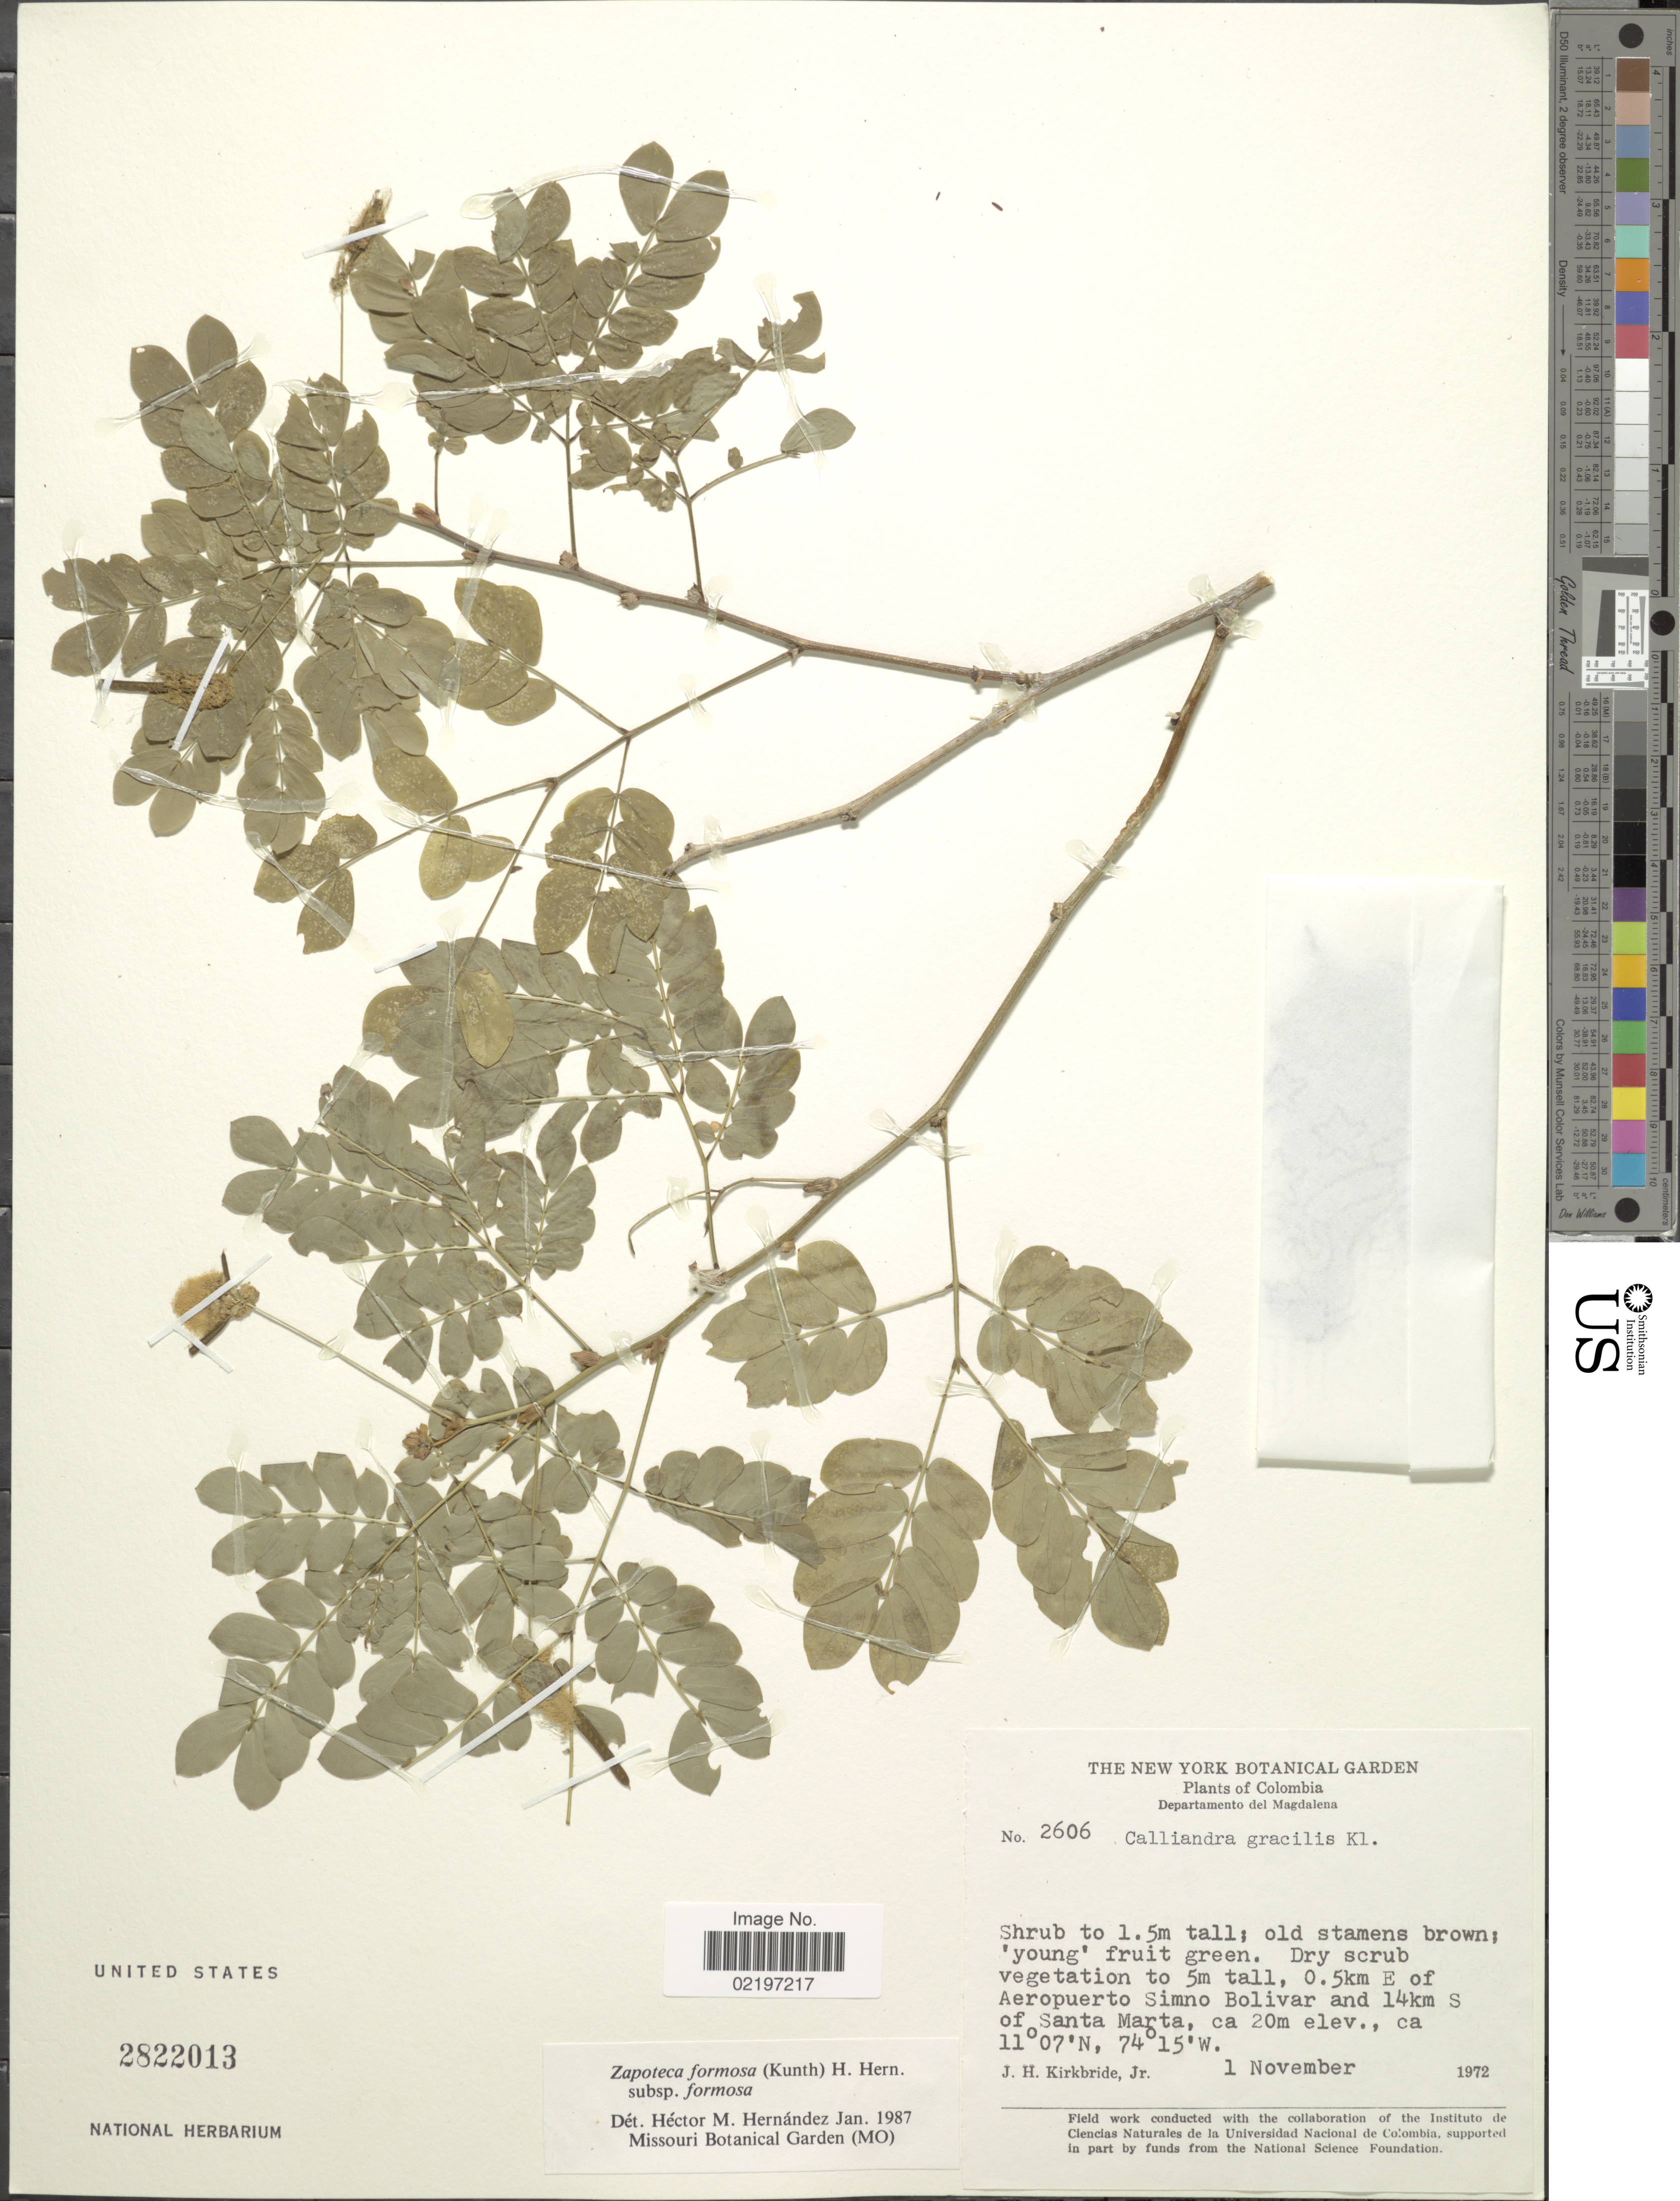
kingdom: Plantae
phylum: Tracheophyta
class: Magnoliopsida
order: Fabales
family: Fabaceae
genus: Zapoteca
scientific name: Zapoteca formosa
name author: (Kunth) H.M. Hern.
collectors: J. H. Kirkbride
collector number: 2606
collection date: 1972-11-01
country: Colombia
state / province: Magdalena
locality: Departamento del Magdalena, 0.5 km E of Aeropuerto Simno Bolivar and 14 km S of Santa Marta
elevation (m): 20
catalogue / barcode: US 2822013